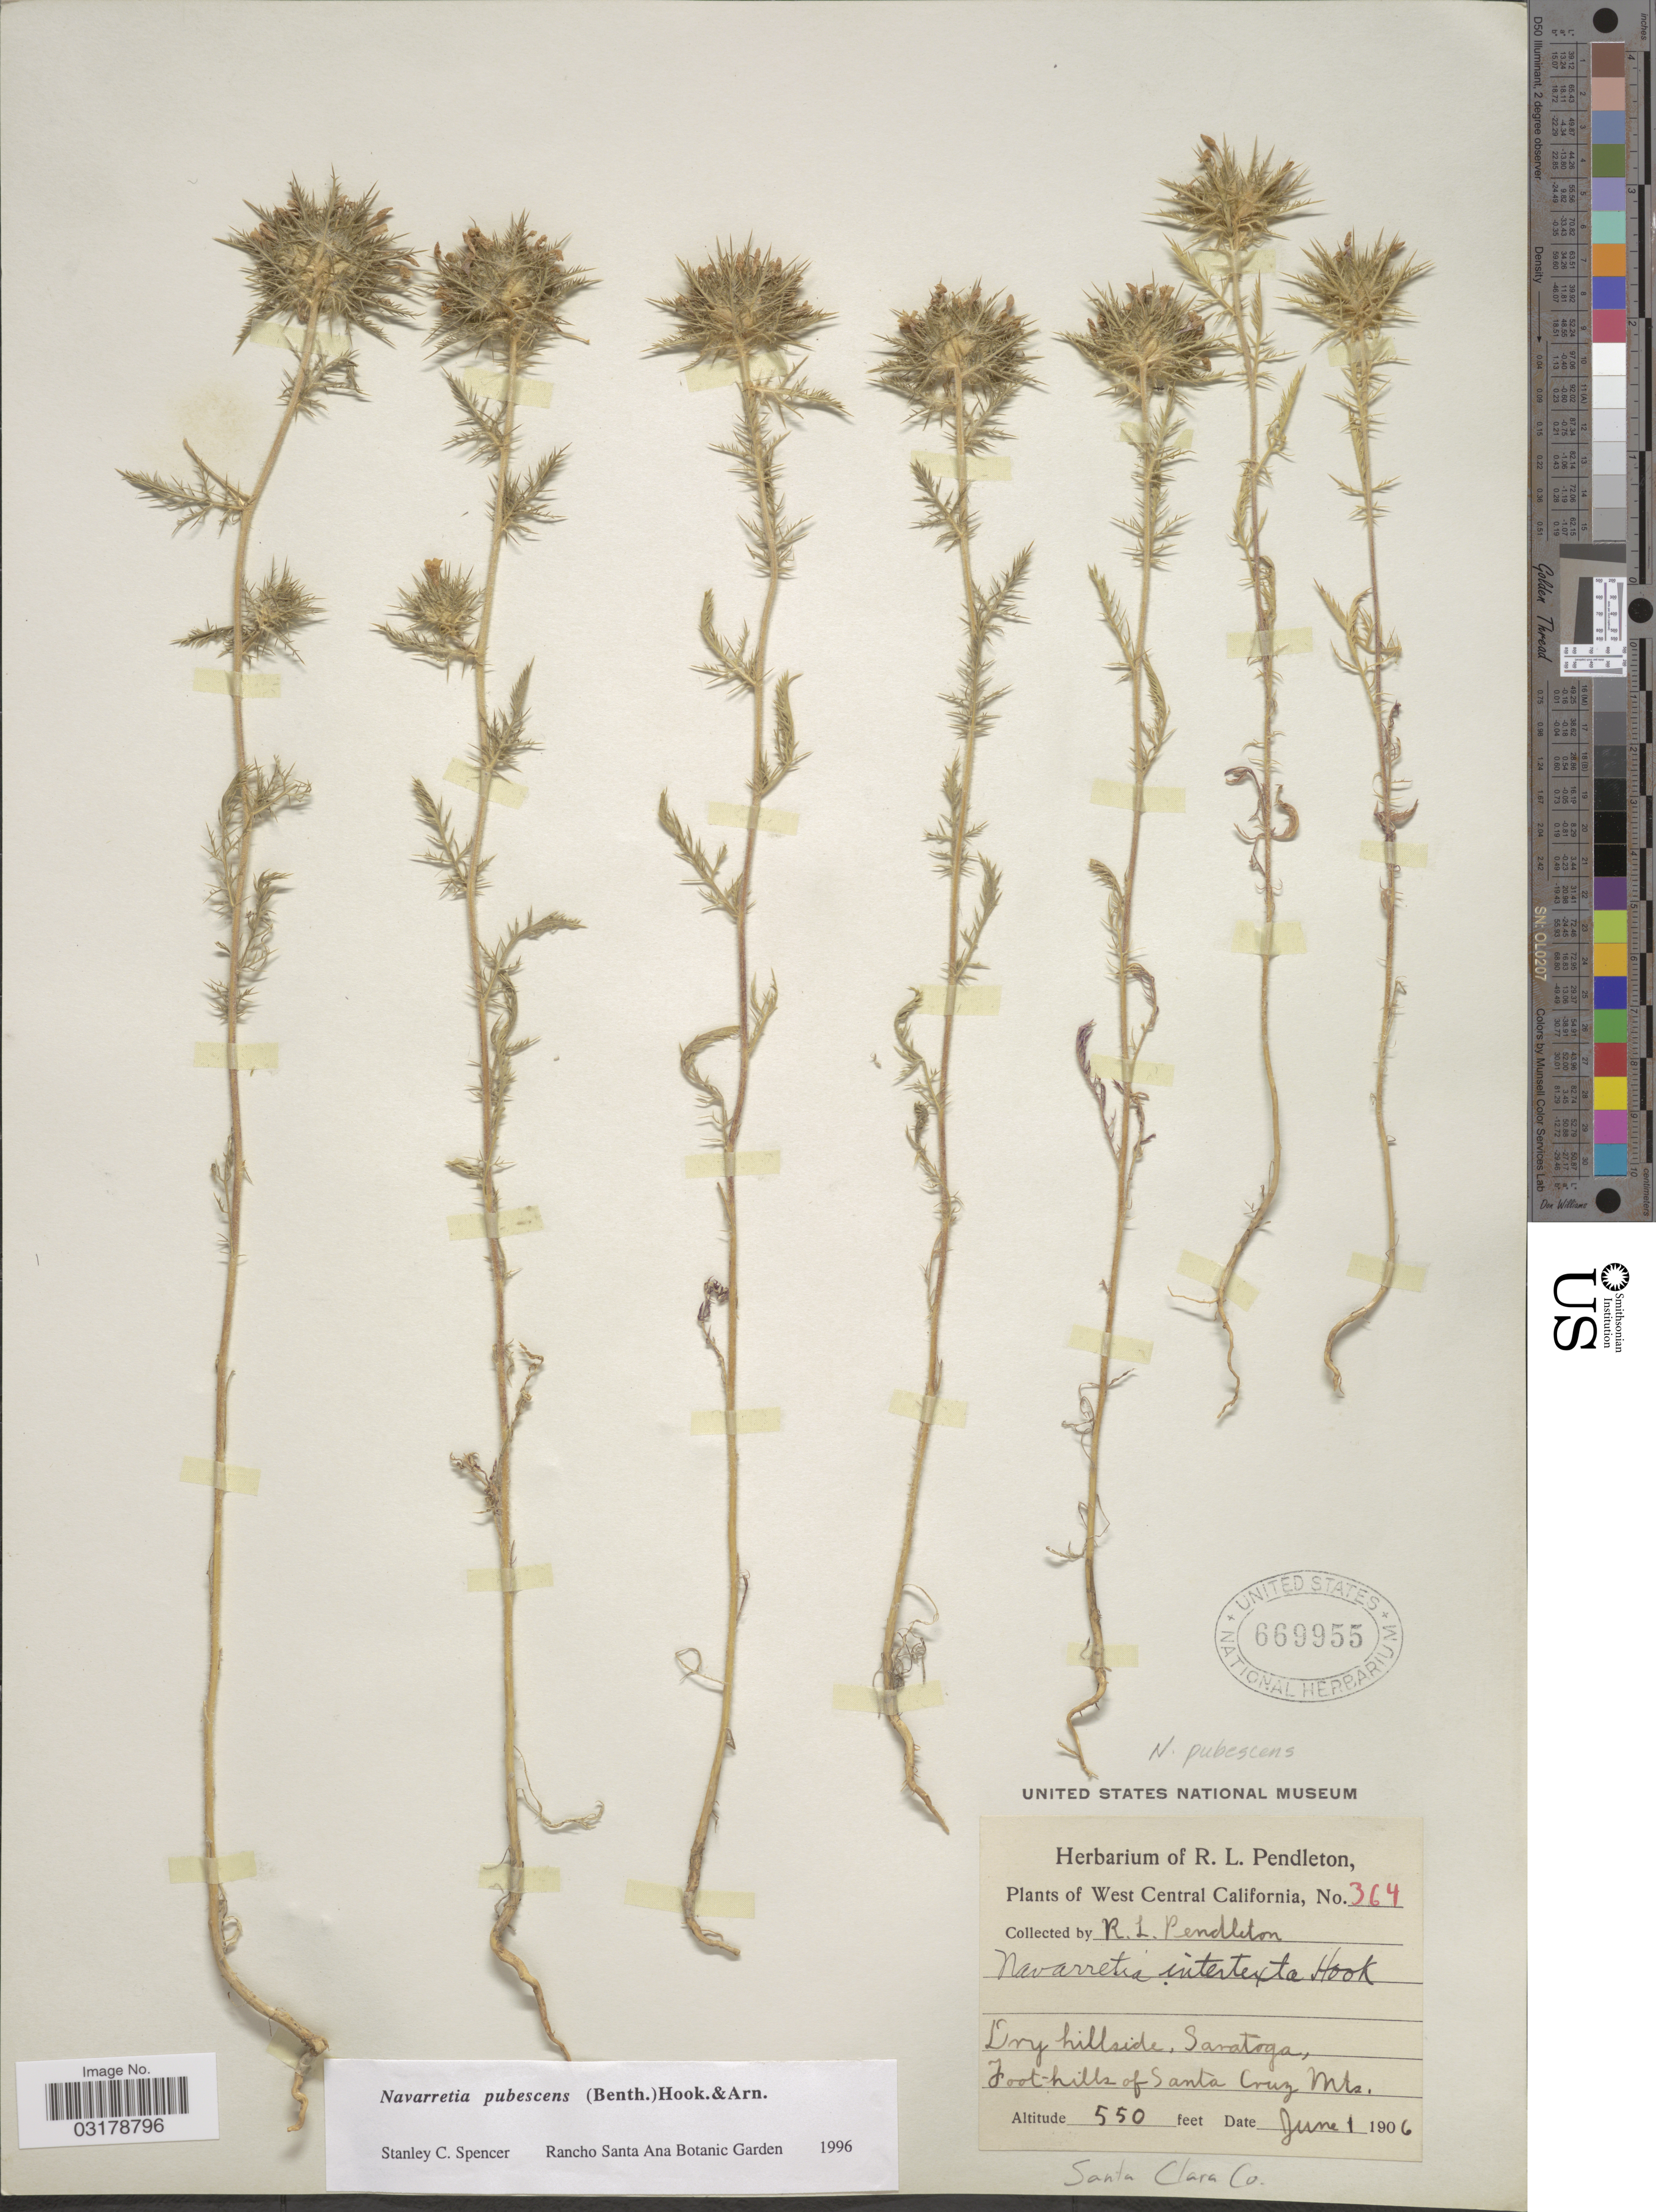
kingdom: Plantae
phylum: Tracheophyta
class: Magnoliopsida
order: Ericales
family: Polemoniaceae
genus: Navarretia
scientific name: Navarretia pubescens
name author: (Benth.) Hook. & Arn.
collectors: R. Pendleton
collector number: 364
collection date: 1906-06-01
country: United States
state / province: California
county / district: Santa Clara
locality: West Central California. Saratoga, Foothills of Santa Cruz Mts. Santa Clara Co.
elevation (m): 168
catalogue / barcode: US 669955